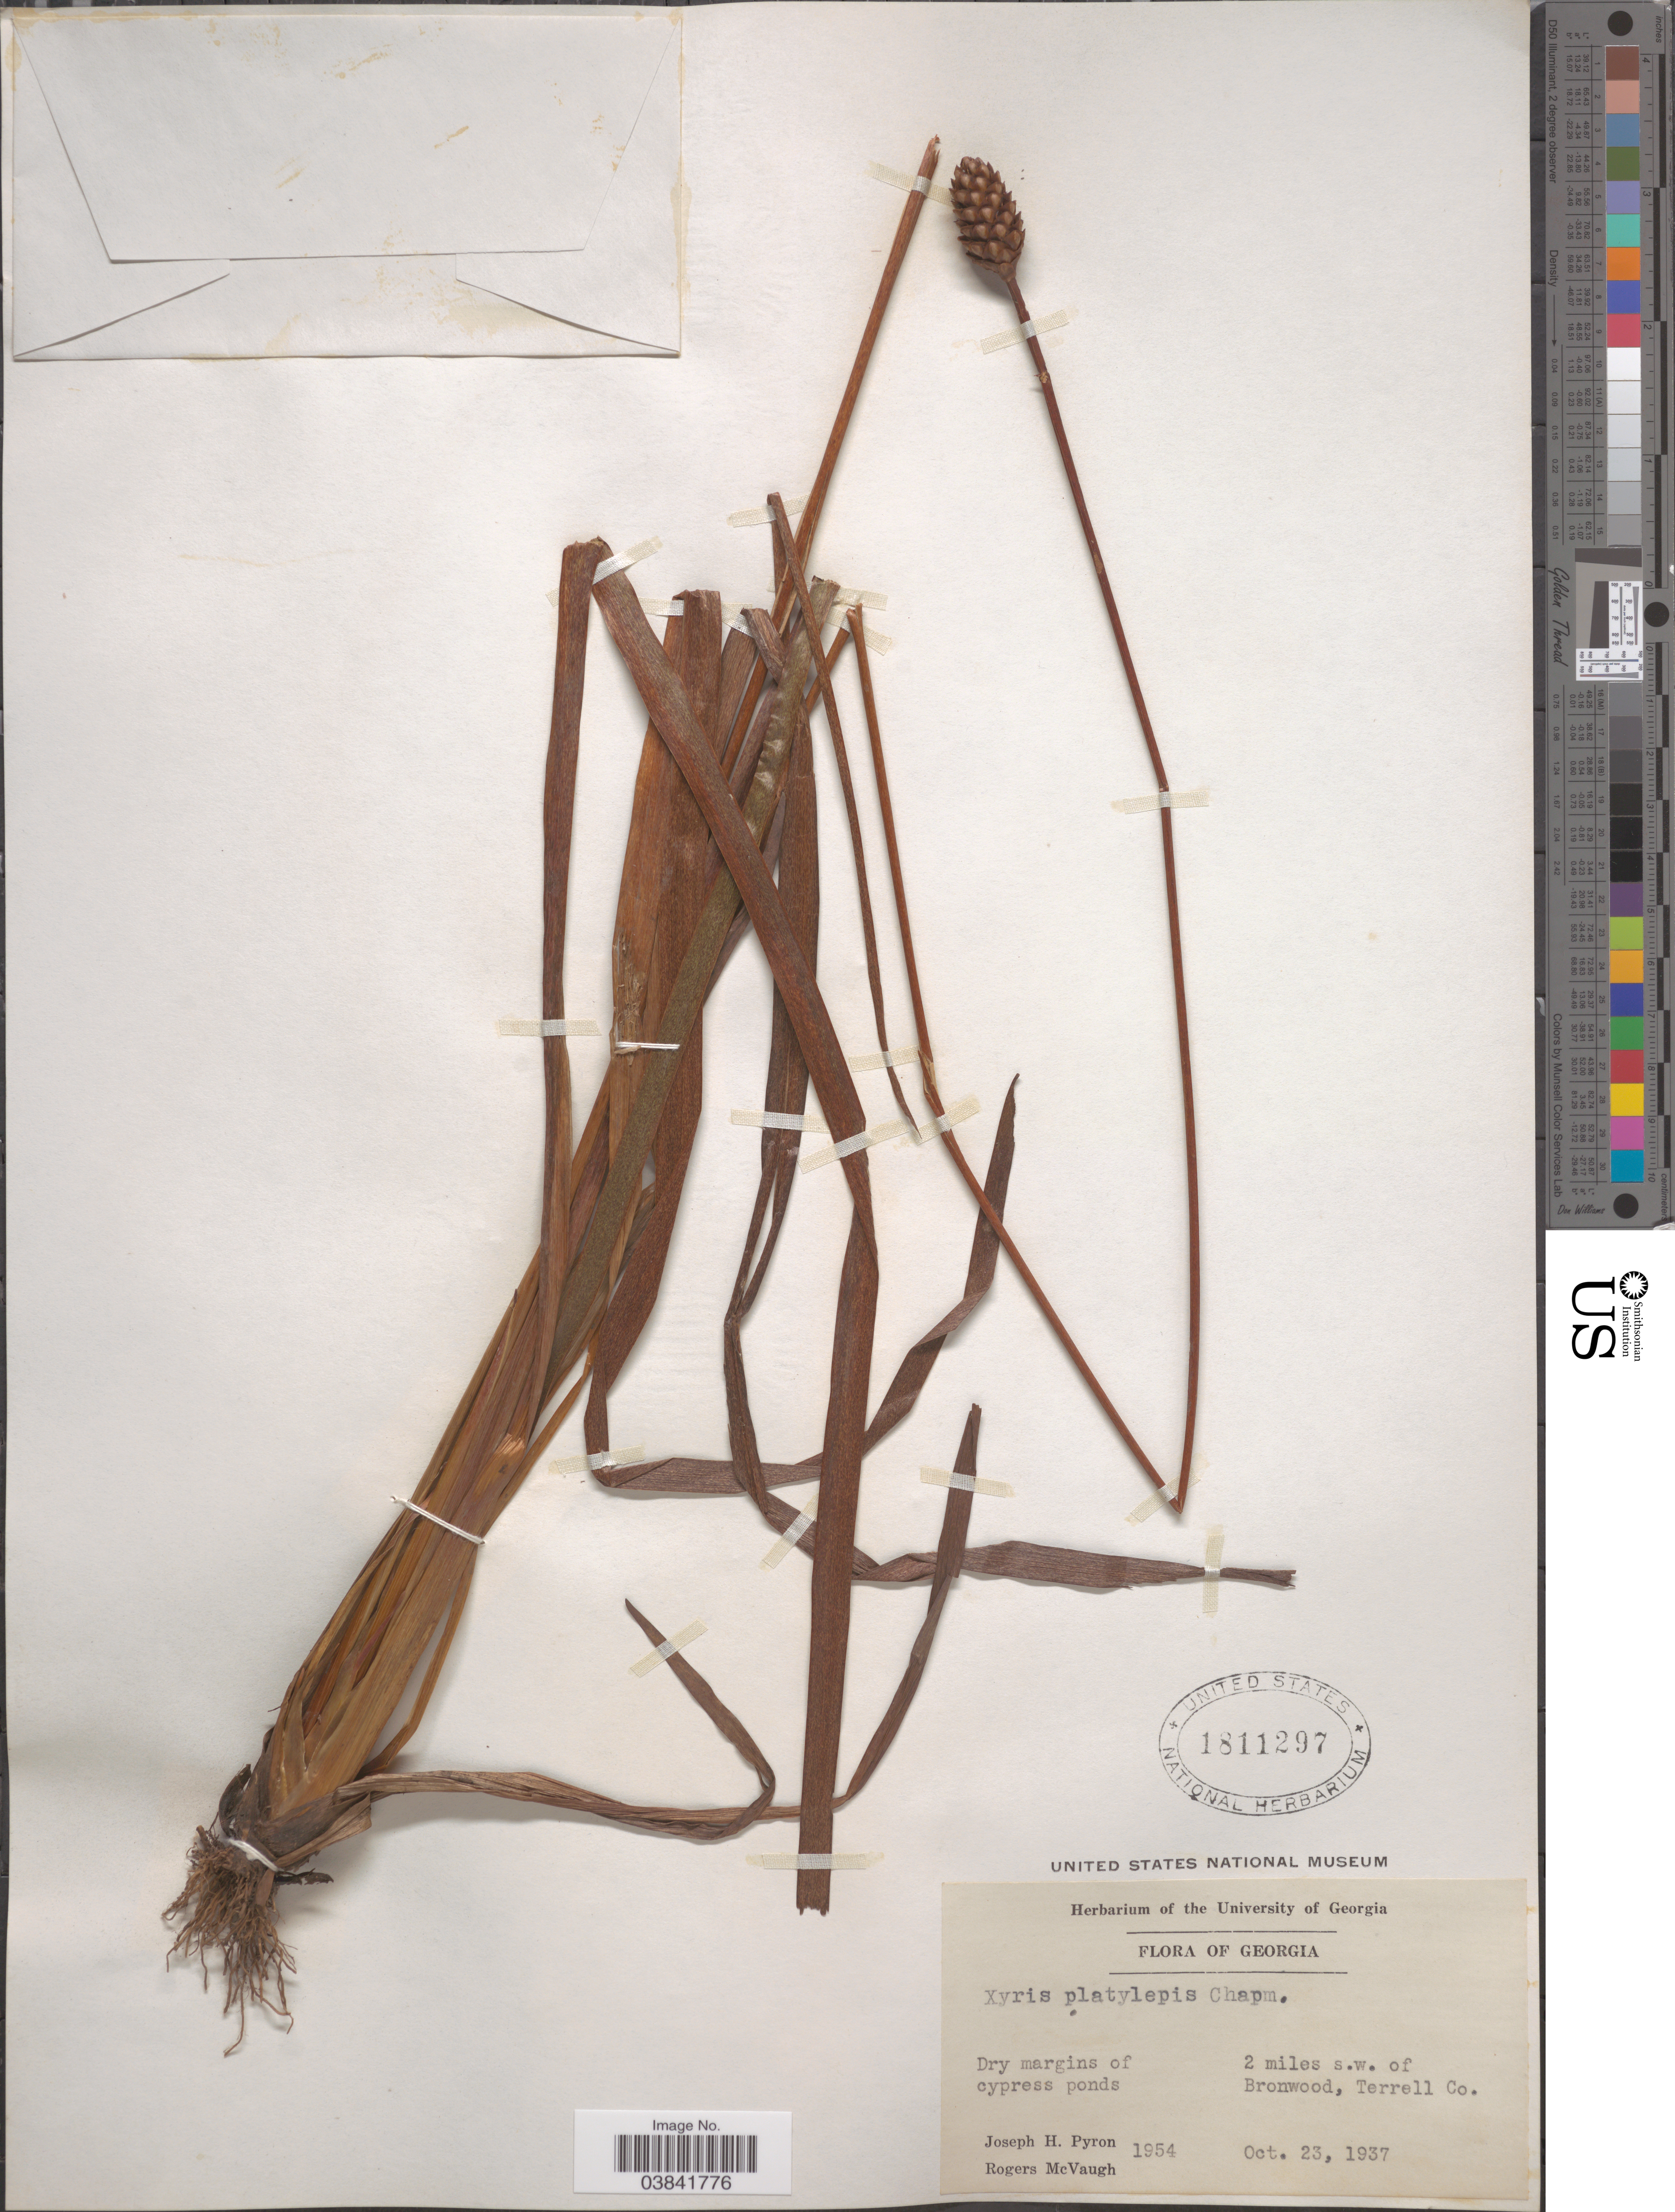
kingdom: Plantae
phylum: Tracheophyta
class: Liliopsida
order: Poales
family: Xyridaceae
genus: Xyris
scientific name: Xyris platylepis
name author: Chapm.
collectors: J. H. Pyron & R. McVaugh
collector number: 1954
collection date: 1937-10-23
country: United States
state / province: Georgia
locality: Dry margins of cypress ponds. 2 miles s.w. of Bronwood, Terrell Co.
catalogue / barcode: US 1811297